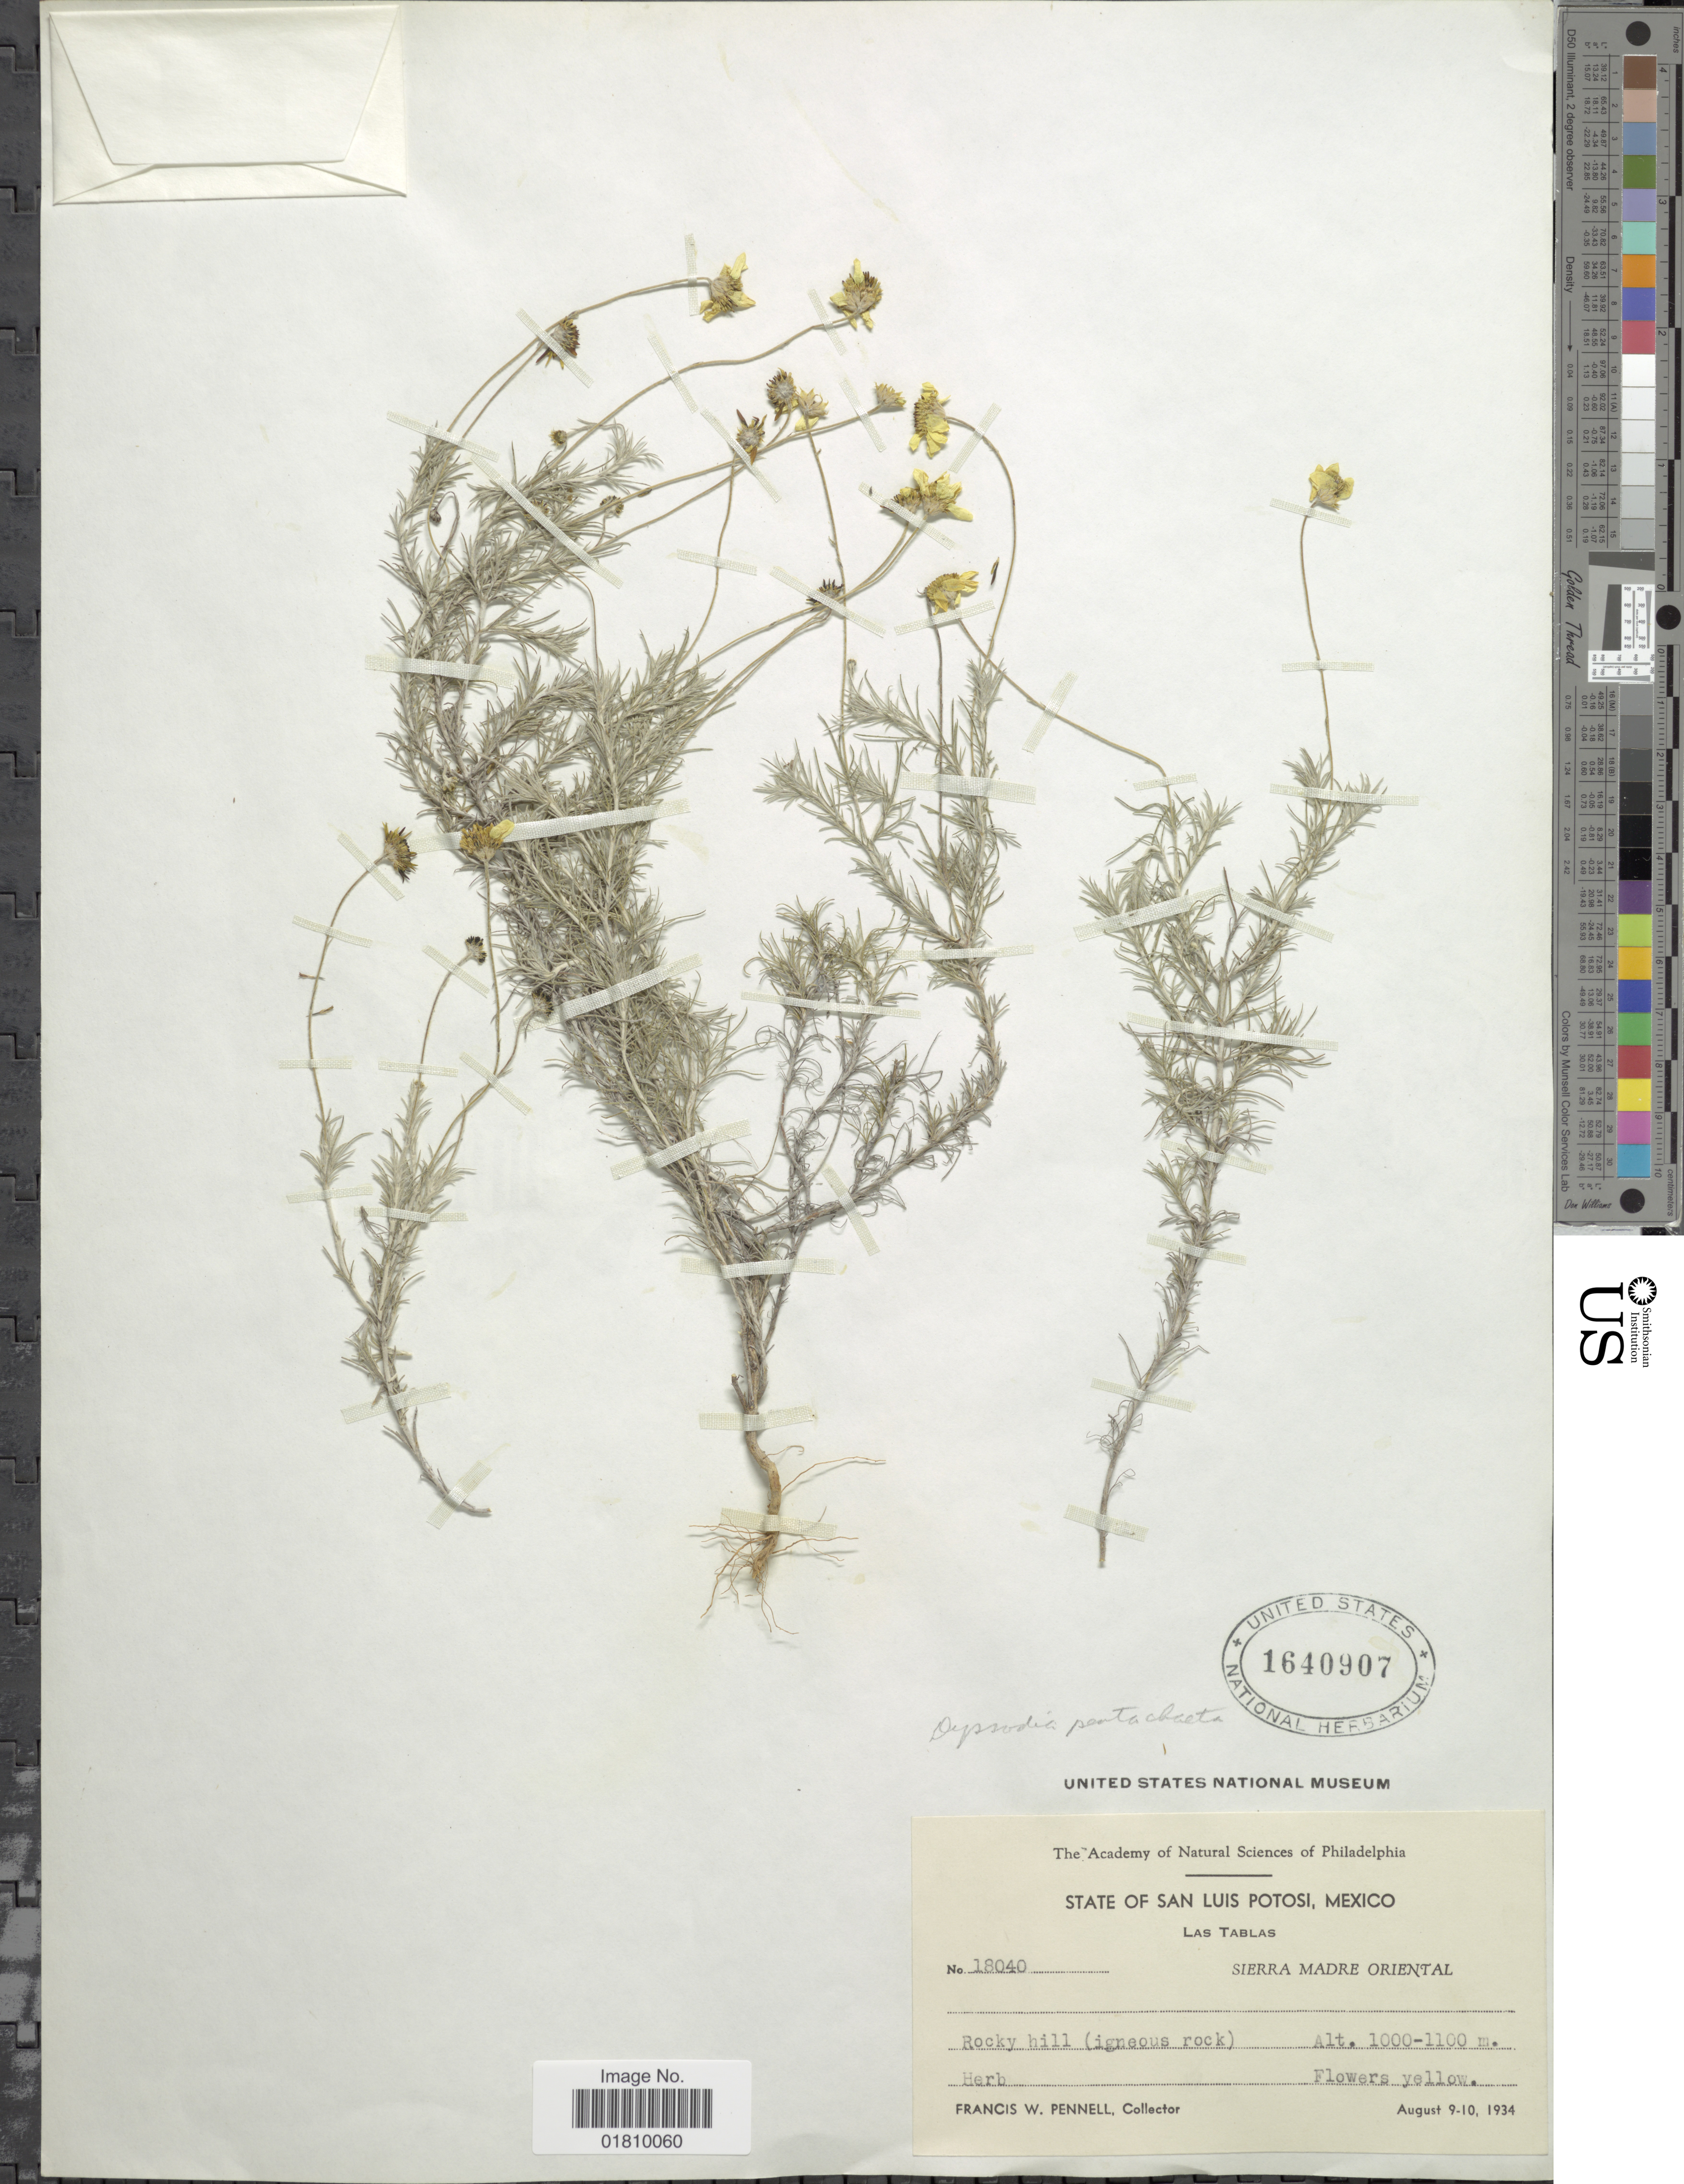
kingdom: Plantae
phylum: Tracheophyta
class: Magnoliopsida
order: Asterales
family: Asteraceae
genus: Thymophylla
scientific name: Thymophylla pentachaeta var. pentachaeta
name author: (DC.) Small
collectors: F. W. Pennell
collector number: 18040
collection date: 1934-08-09/1934-08-10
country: Mexico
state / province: San Luis Potosí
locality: Las Tablas, Sierra Madre Oriental, rocky hill (igneous rock)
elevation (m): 1000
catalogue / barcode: US 1640907